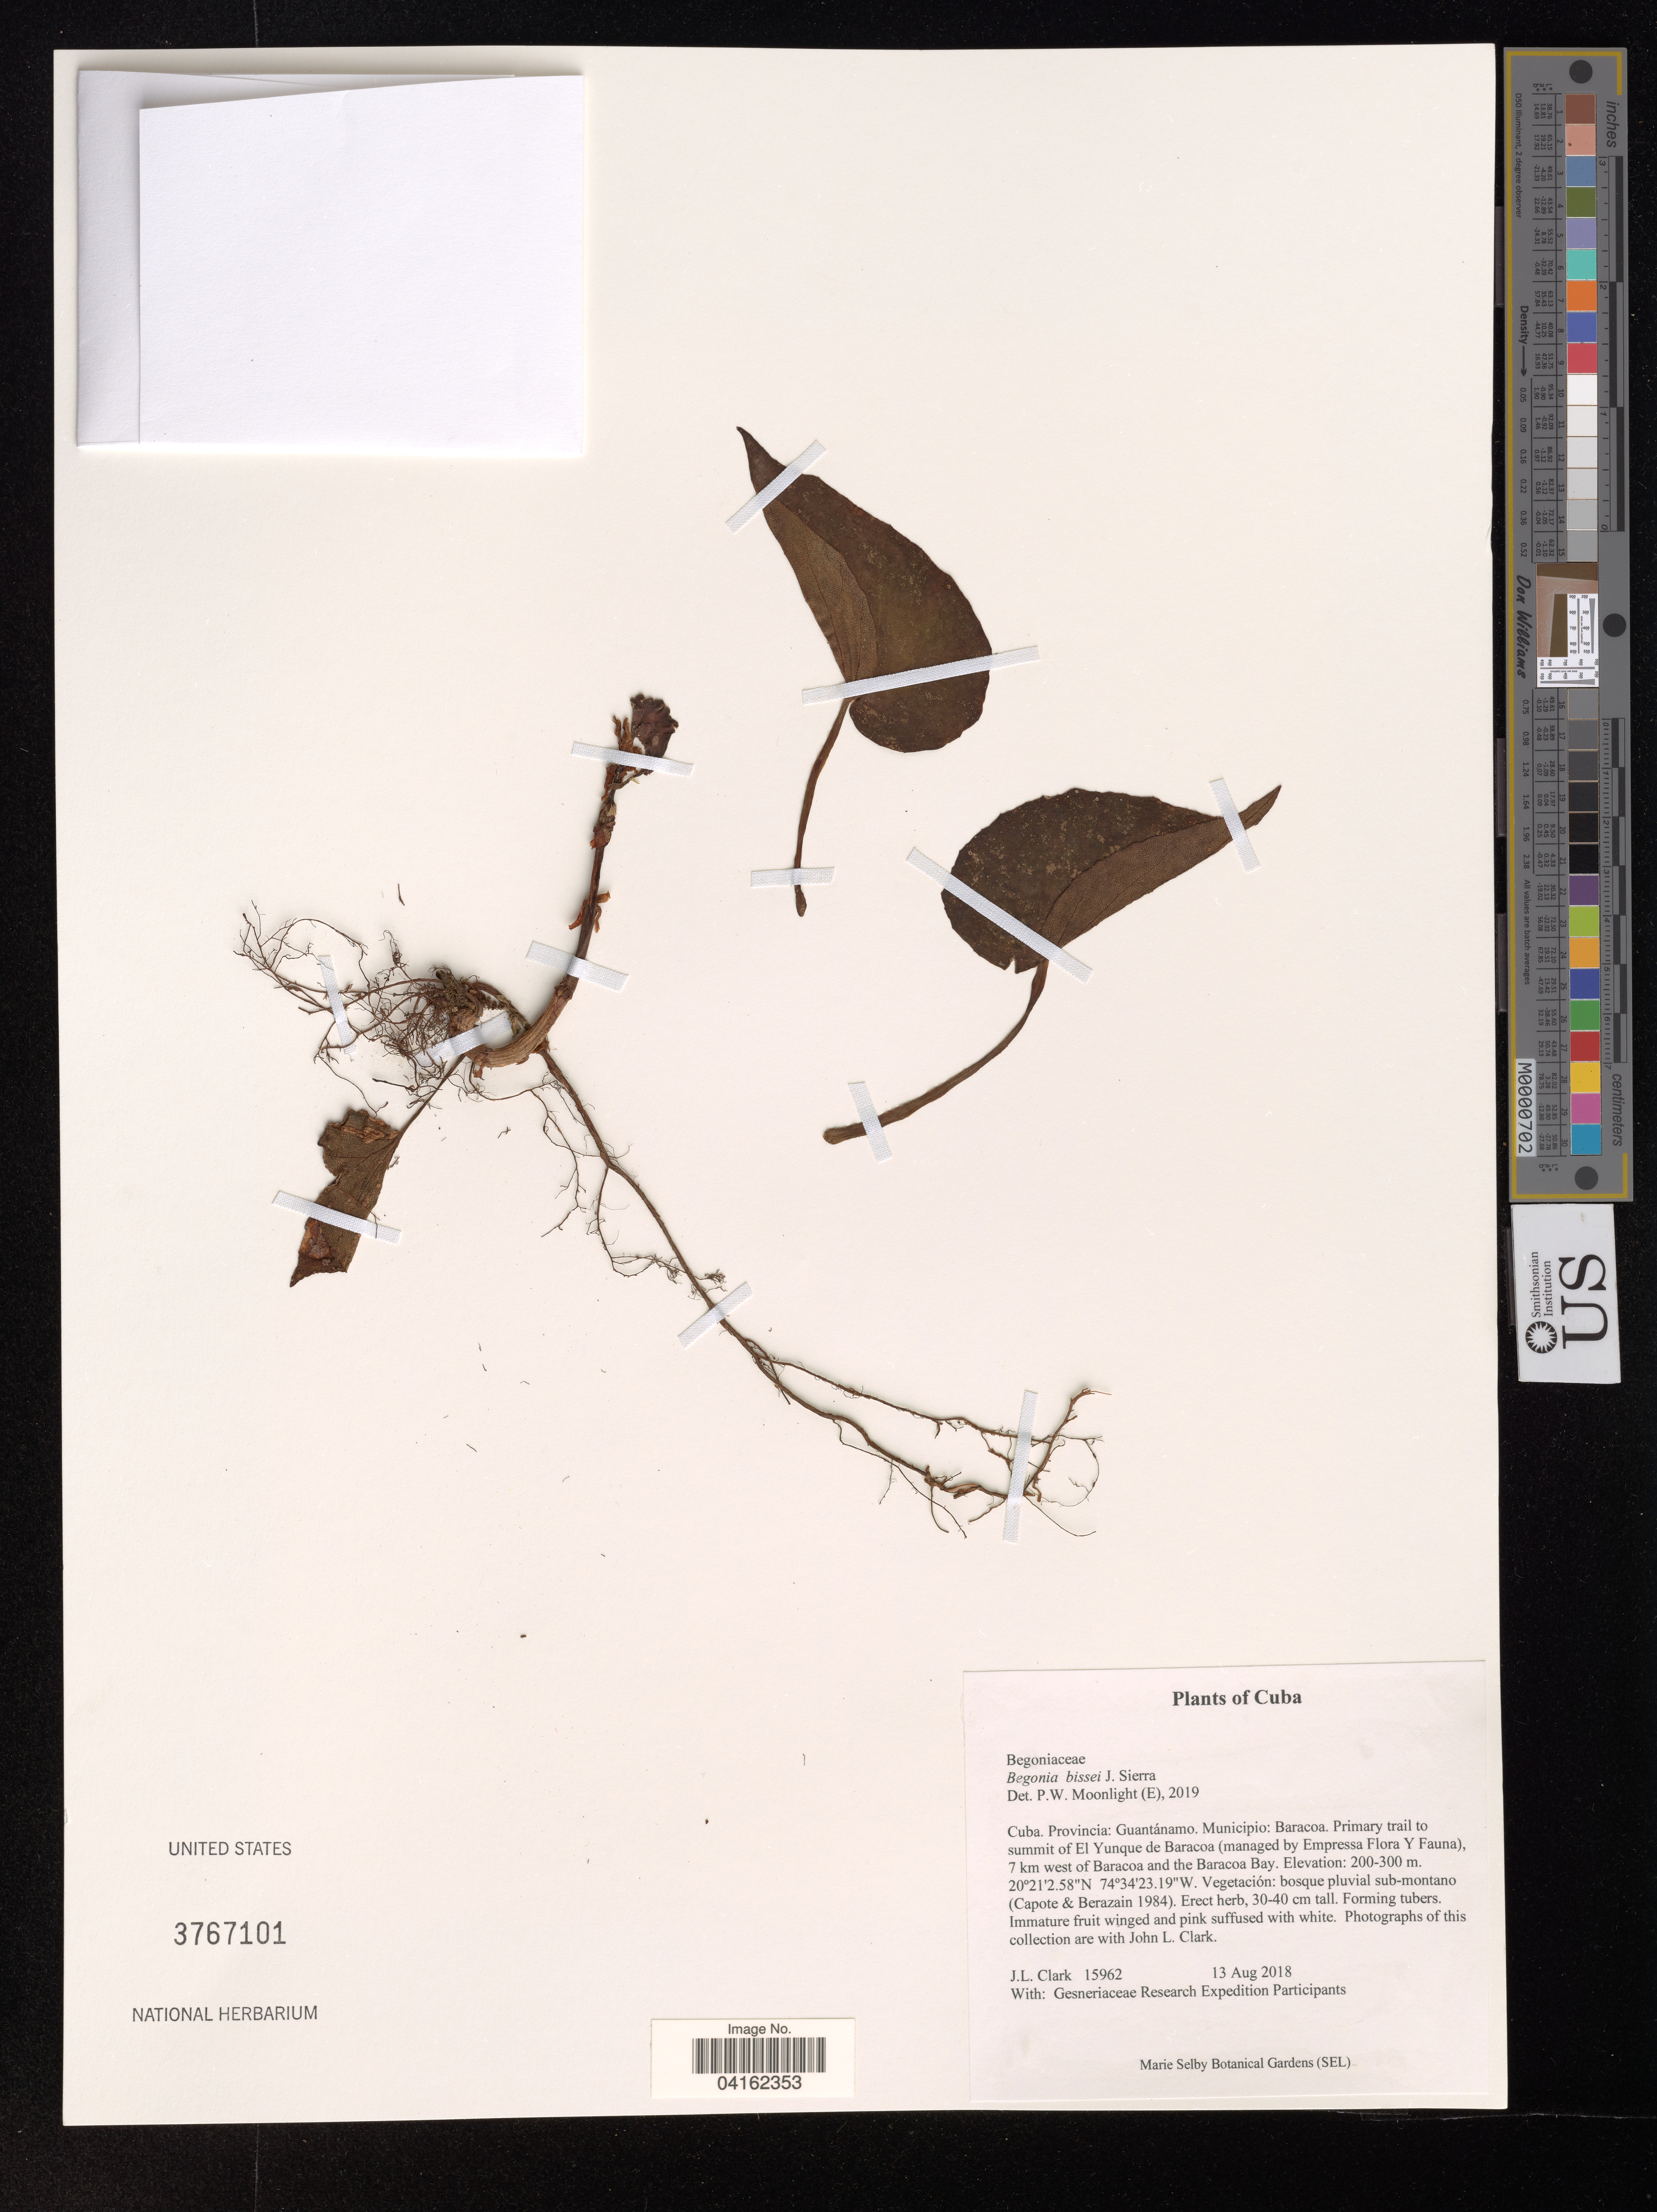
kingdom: Plantae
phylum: Tracheophyta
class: Magnoliopsida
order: Cucurbitales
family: Begoniaceae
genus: Begonia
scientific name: Begonia bissei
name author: Sierra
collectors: J. L. Clark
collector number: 15962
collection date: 2018-08-13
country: Cuba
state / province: Guantánamo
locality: Municipio: Baracoa. Primary trail to summit of El Yunque de Barracoa (manaed by Empressa Flora Y Fauna), 7 km west of Baracoa and the Baracoa Bay.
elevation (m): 200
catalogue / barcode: US 3767101